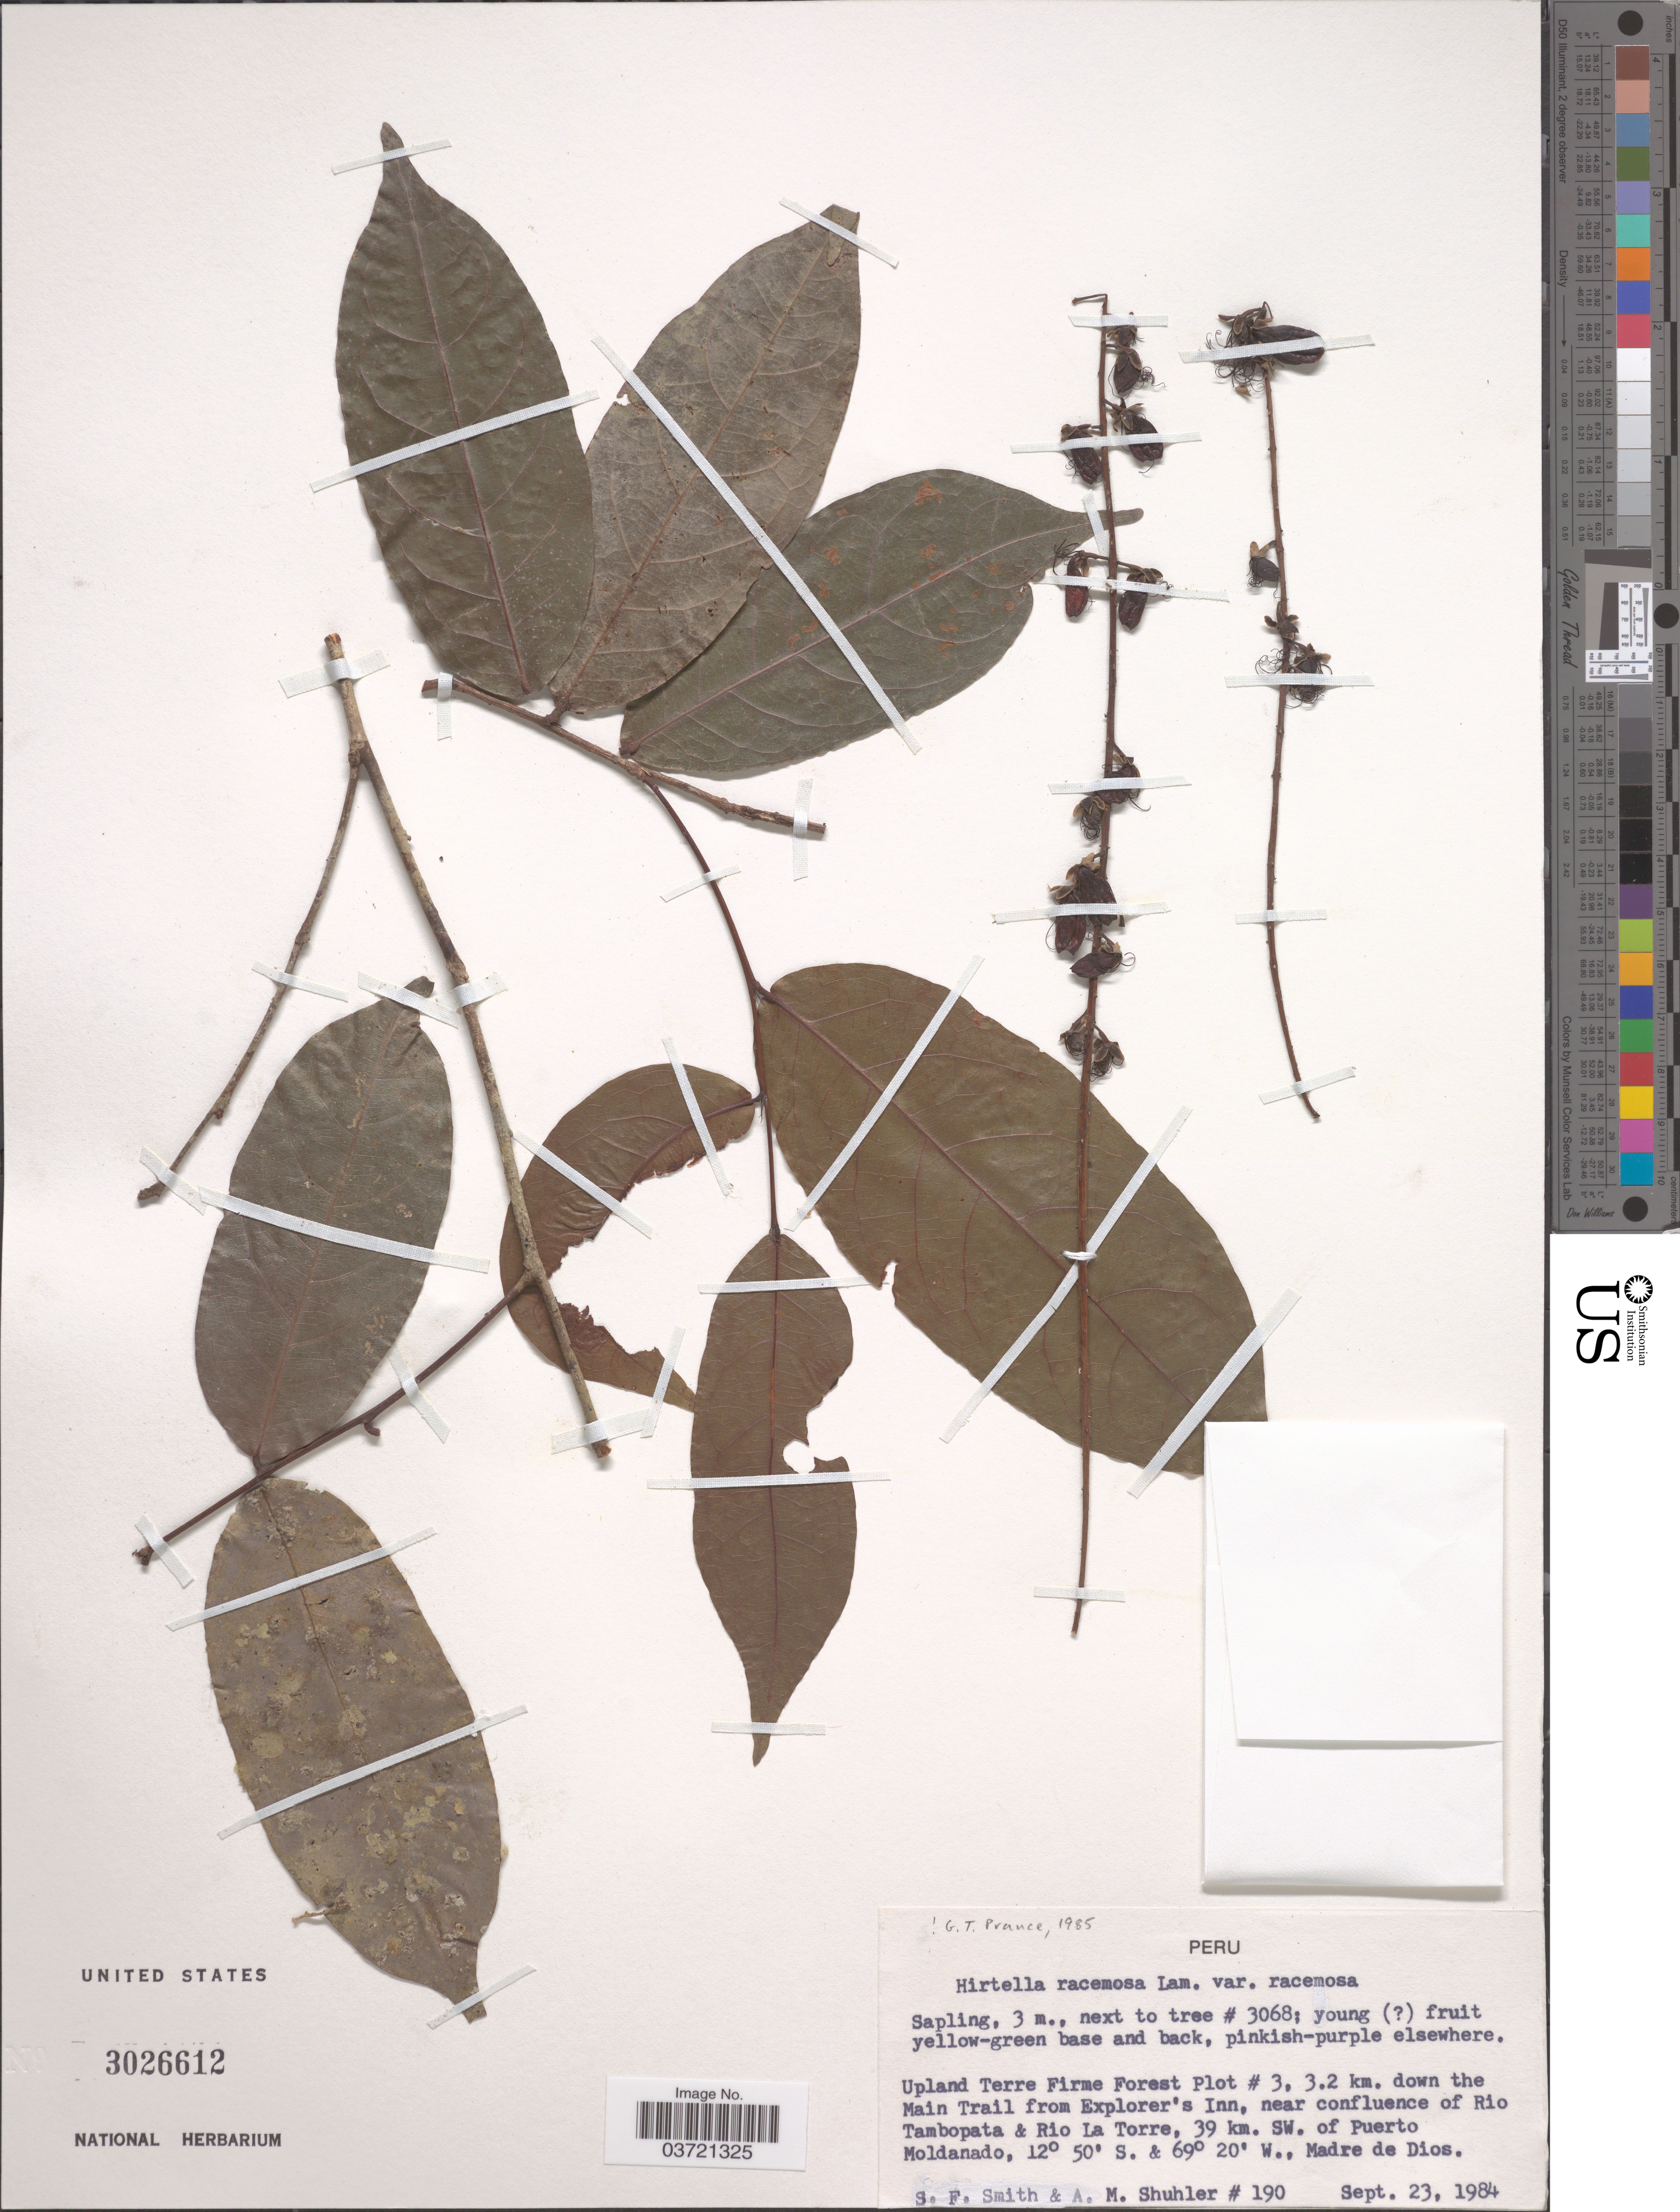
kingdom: Plantae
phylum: Tracheophyta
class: Magnoliopsida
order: Malpighiales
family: Chrysobalanaceae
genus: Hirtella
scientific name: Hirtella racemosa var. racemosa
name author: Lam.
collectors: S.F. Smith & A. Shuhler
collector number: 190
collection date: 1984-09-23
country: Peru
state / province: Madre de Dios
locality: Upland Terre Firme Forest Plot # 3, 3.2 km. down Main Trail from Explorer's Inn, near confluence of Rio La Torre & Rio Tambopata , 39 km. SW. of Puerto Moldanado.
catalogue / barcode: US 3026612